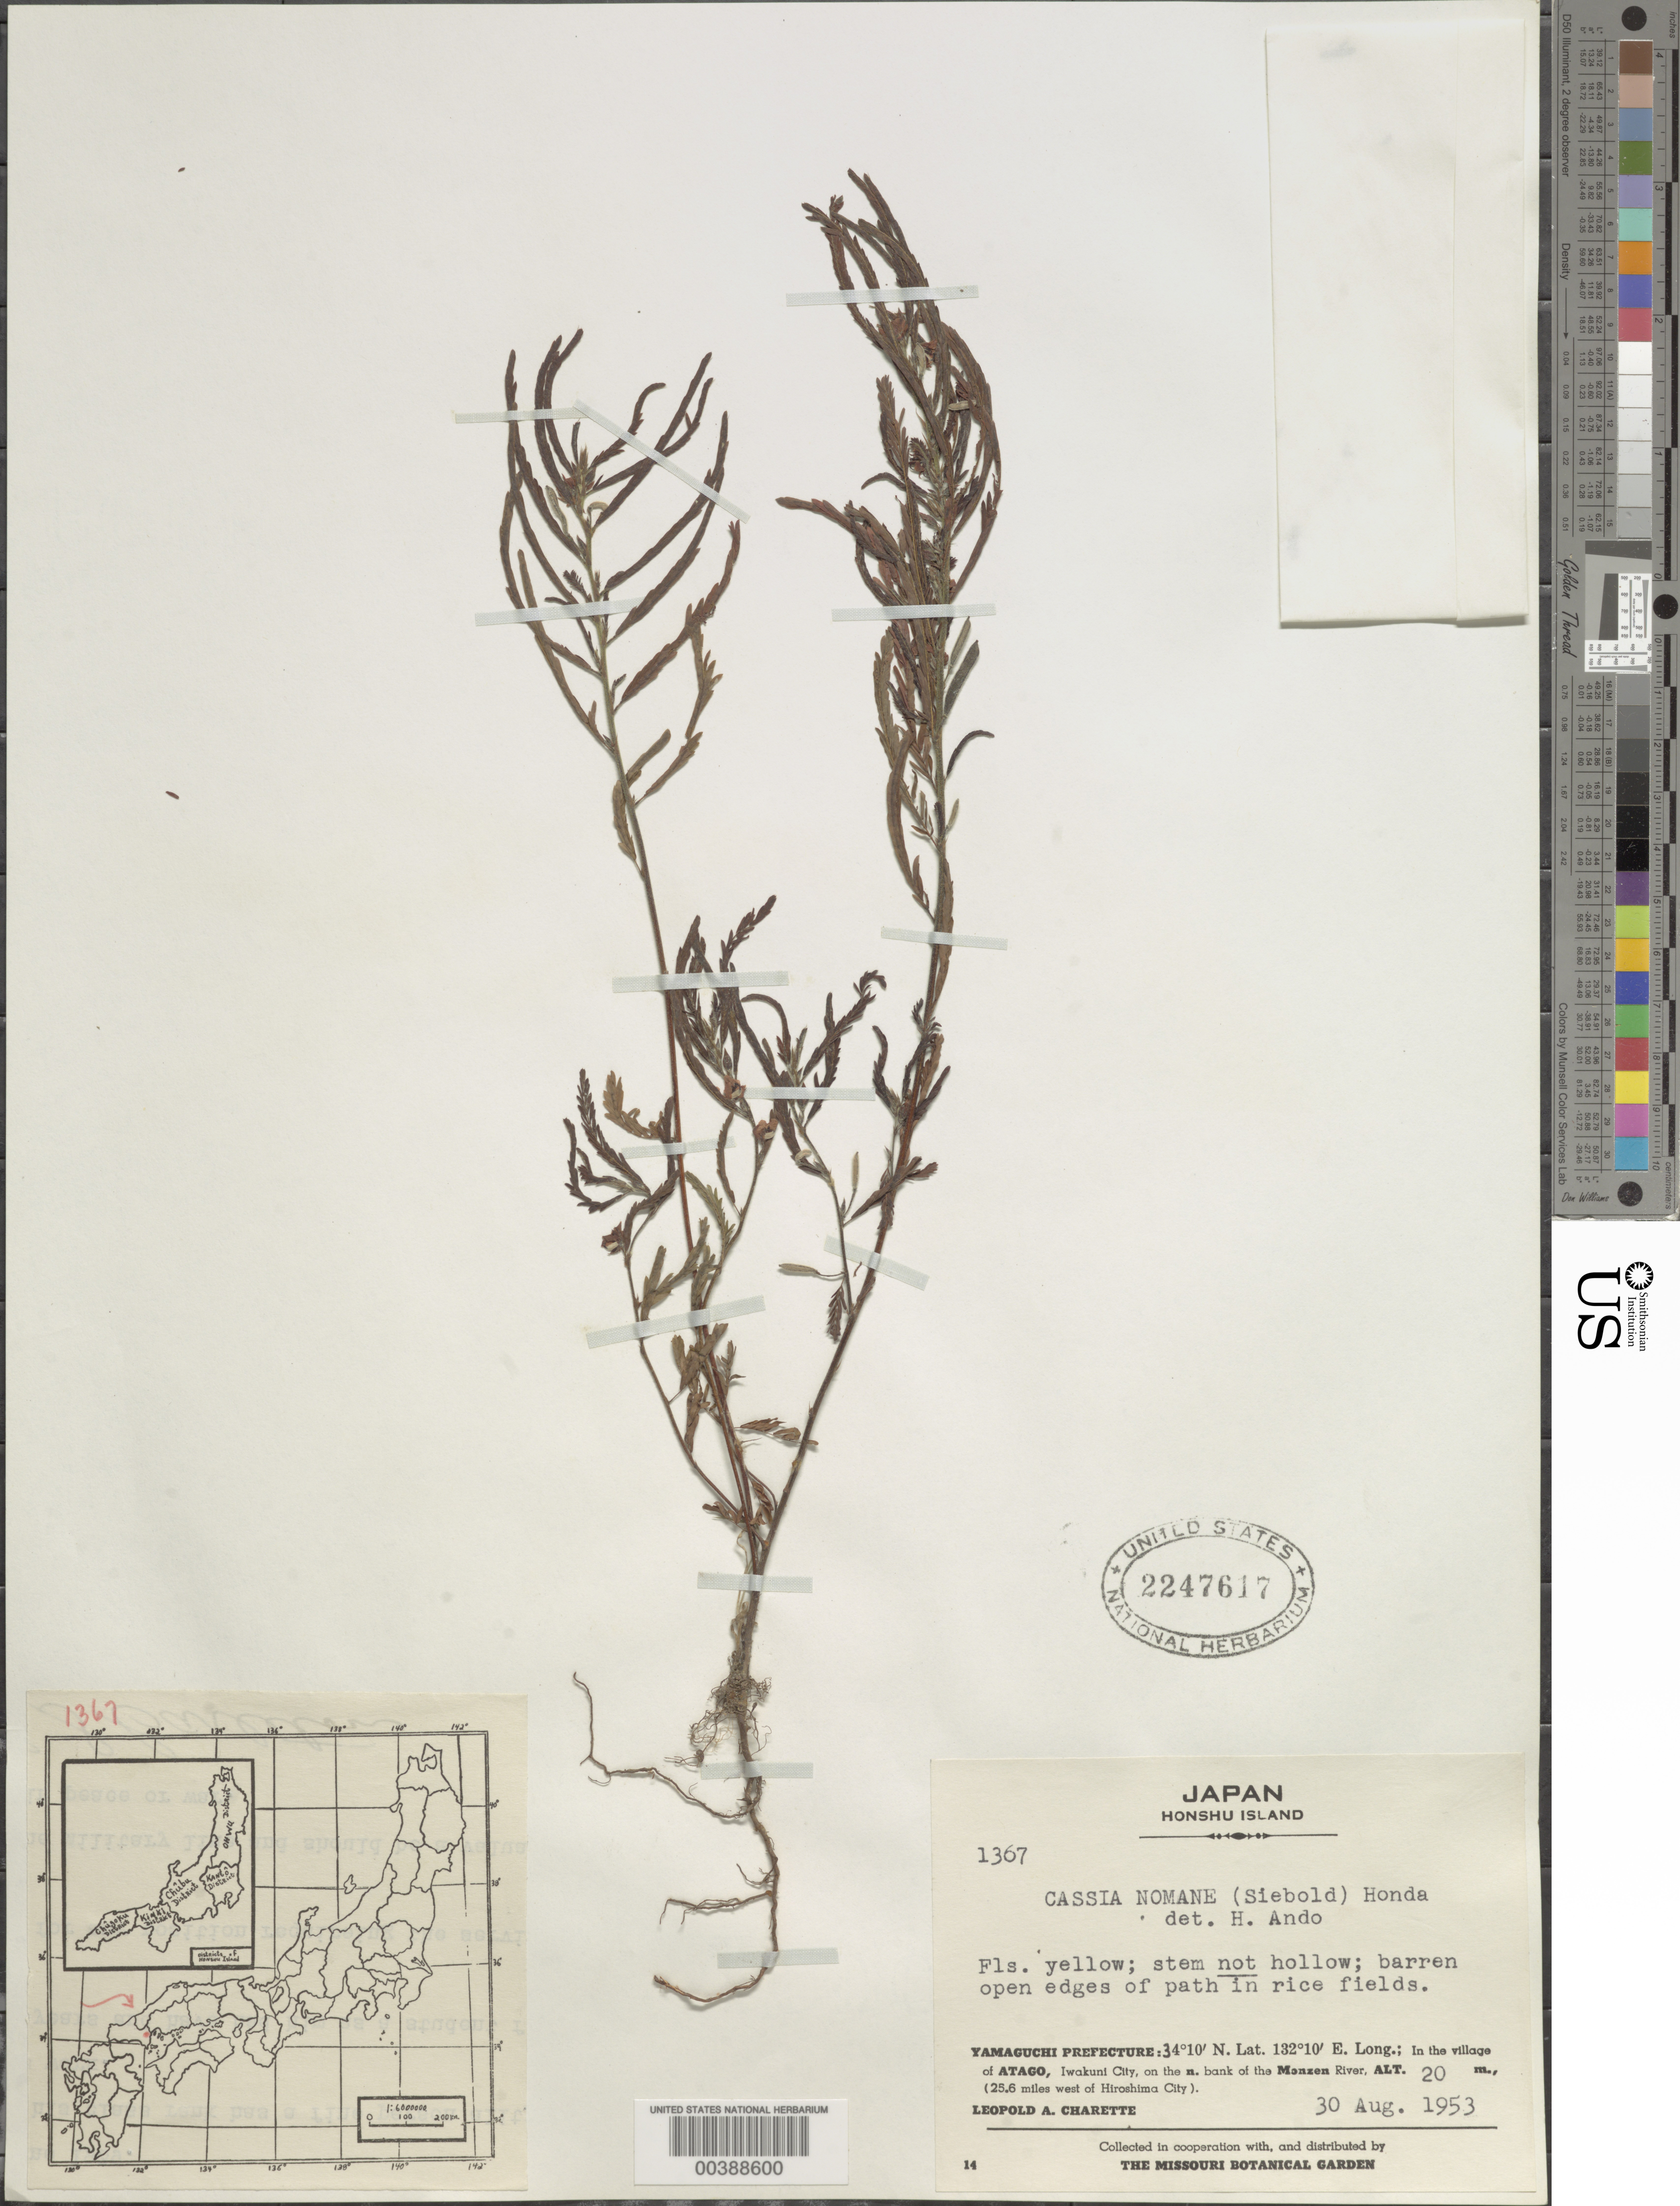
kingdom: Plantae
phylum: Tracheophyta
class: Magnoliopsida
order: Fabales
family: Fabaceae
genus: Chamaecrista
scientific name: Chamaecrista mimosoides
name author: (L.) Greene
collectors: L. A. Charette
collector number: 1367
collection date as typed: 30 Aug 1953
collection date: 1953-08-30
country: Japan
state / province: Yamaguti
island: Honshu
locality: In the village of atago, iwakuni city, on the n bank of the monzen river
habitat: Barren open edges of path in rice fields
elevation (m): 20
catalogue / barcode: US 2247617